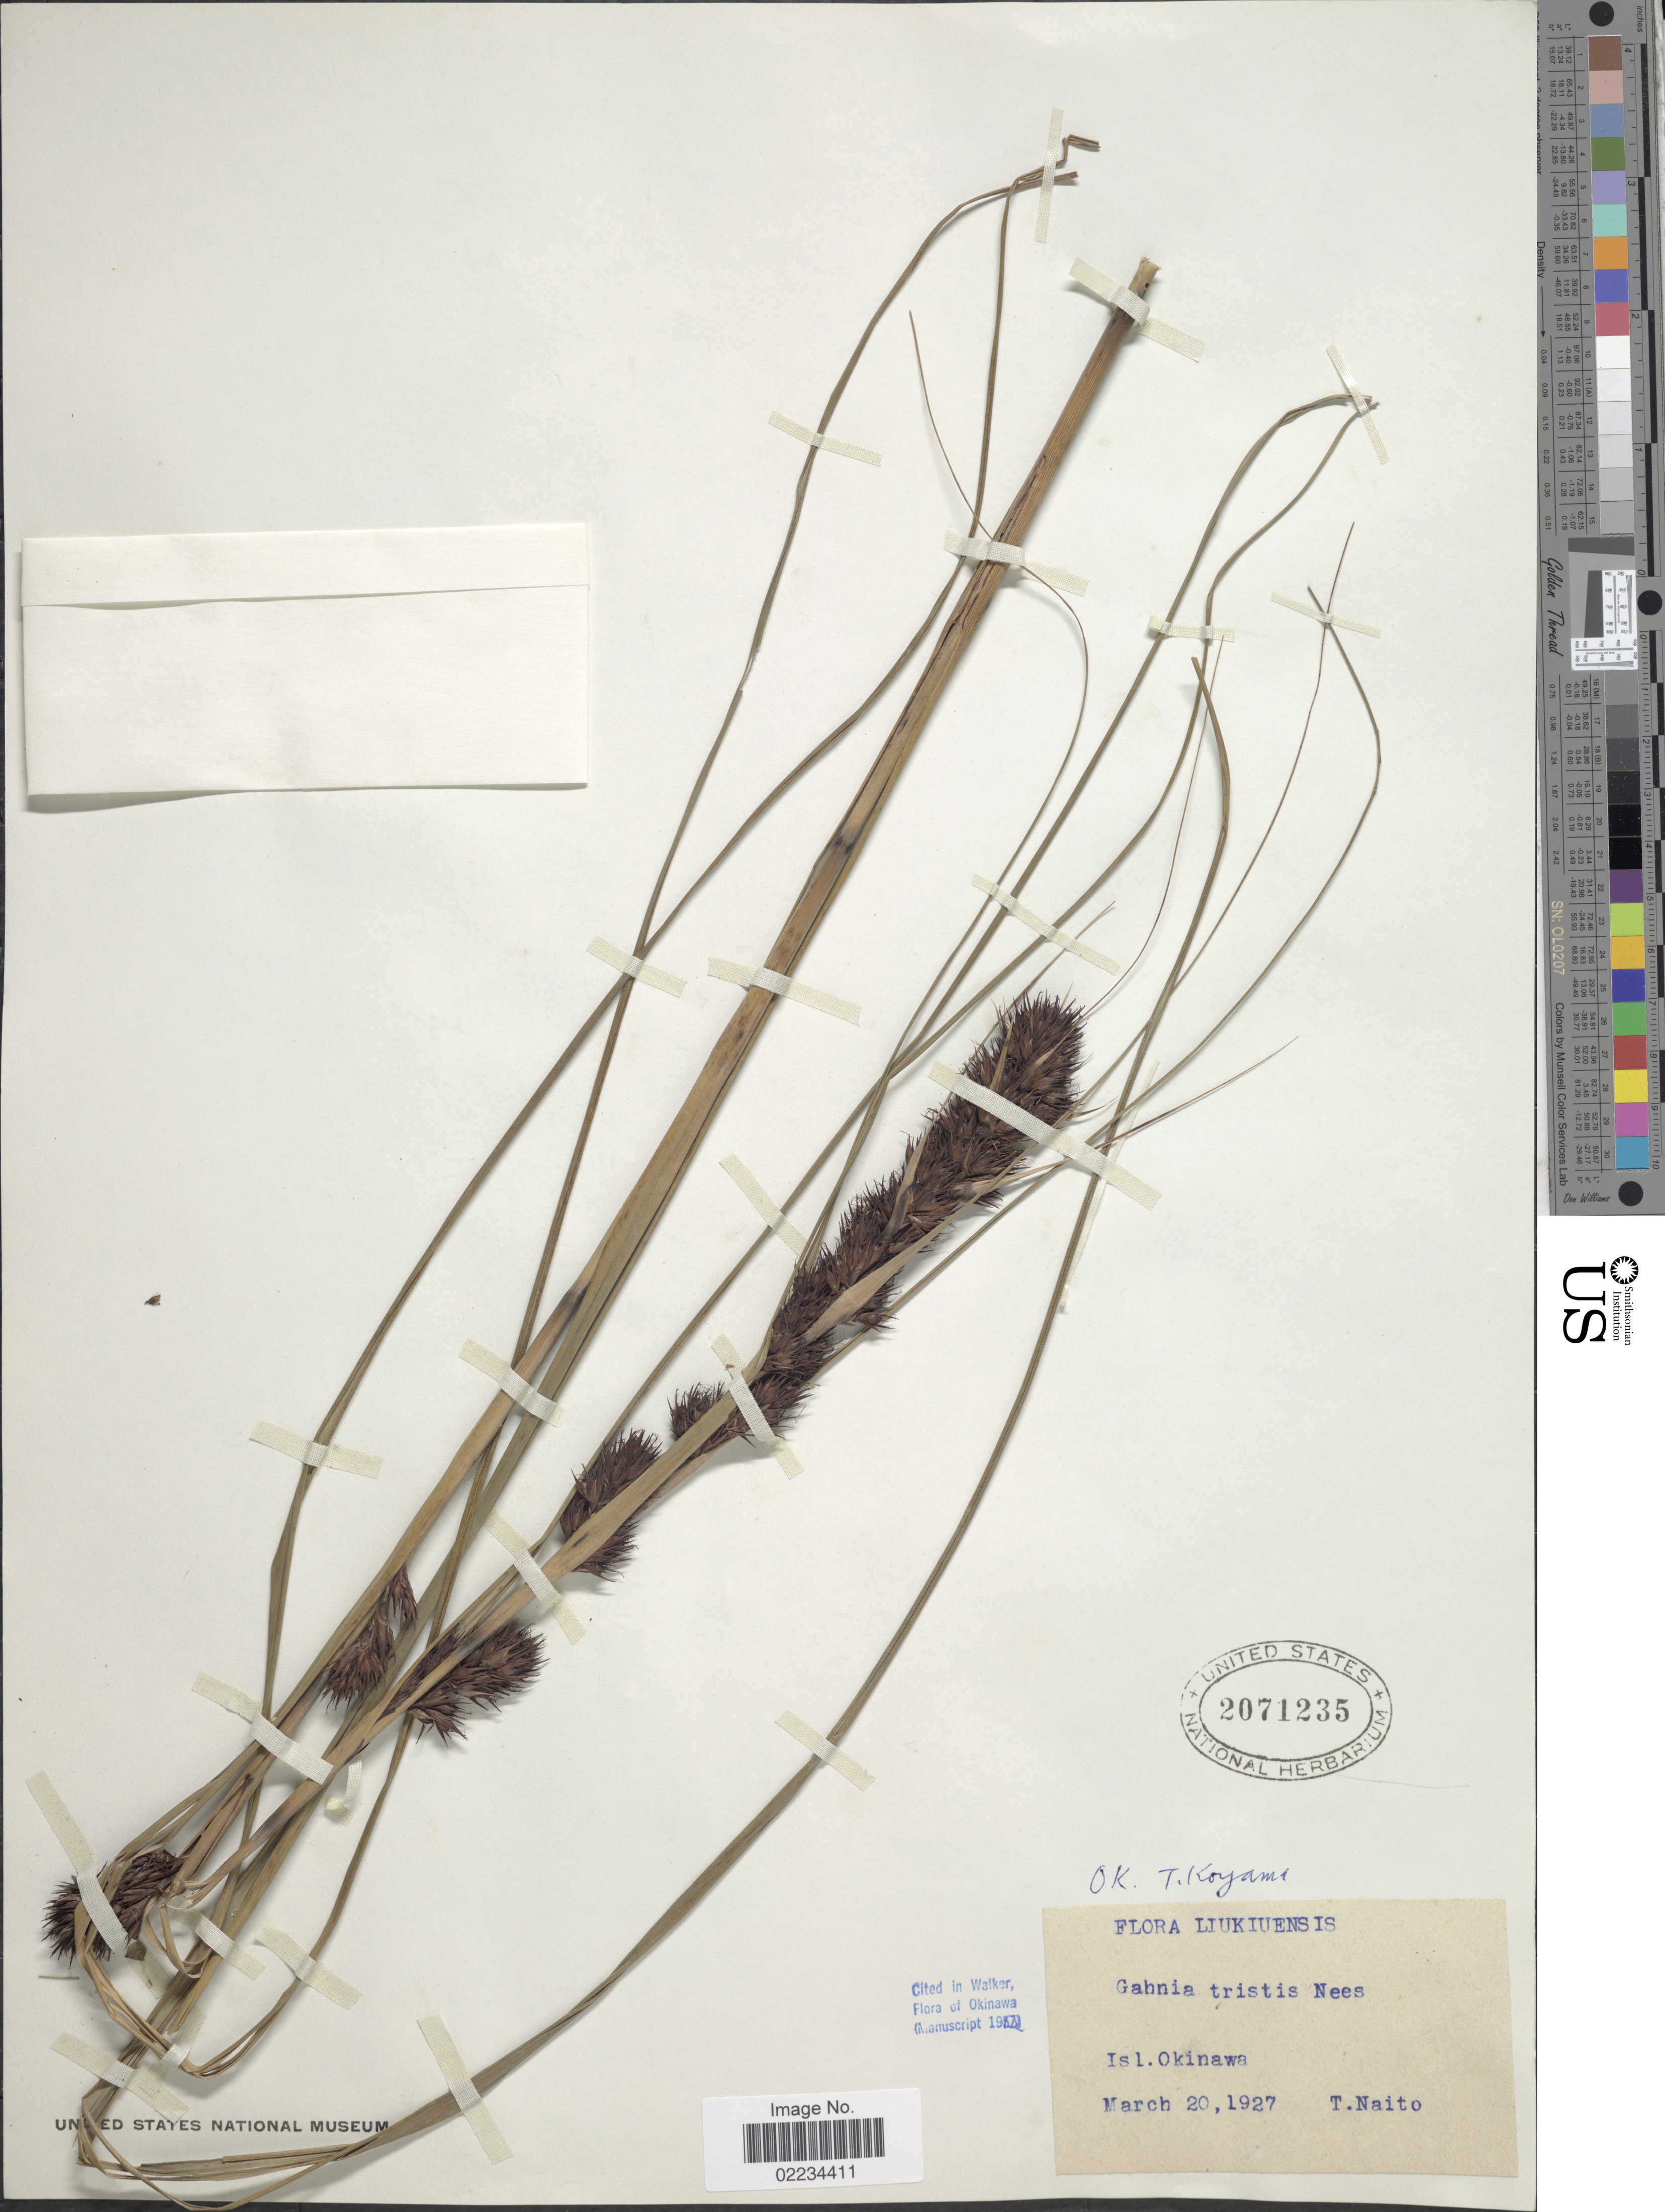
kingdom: Plantae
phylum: Tracheophyta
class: Liliopsida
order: Poales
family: Cyperaceae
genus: Gahnia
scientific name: Gahnia tristis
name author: Nees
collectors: T. Naito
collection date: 1927-03-20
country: Japan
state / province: Okinawa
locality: Liukiuensis, Isl. Okinawa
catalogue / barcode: US 2071235